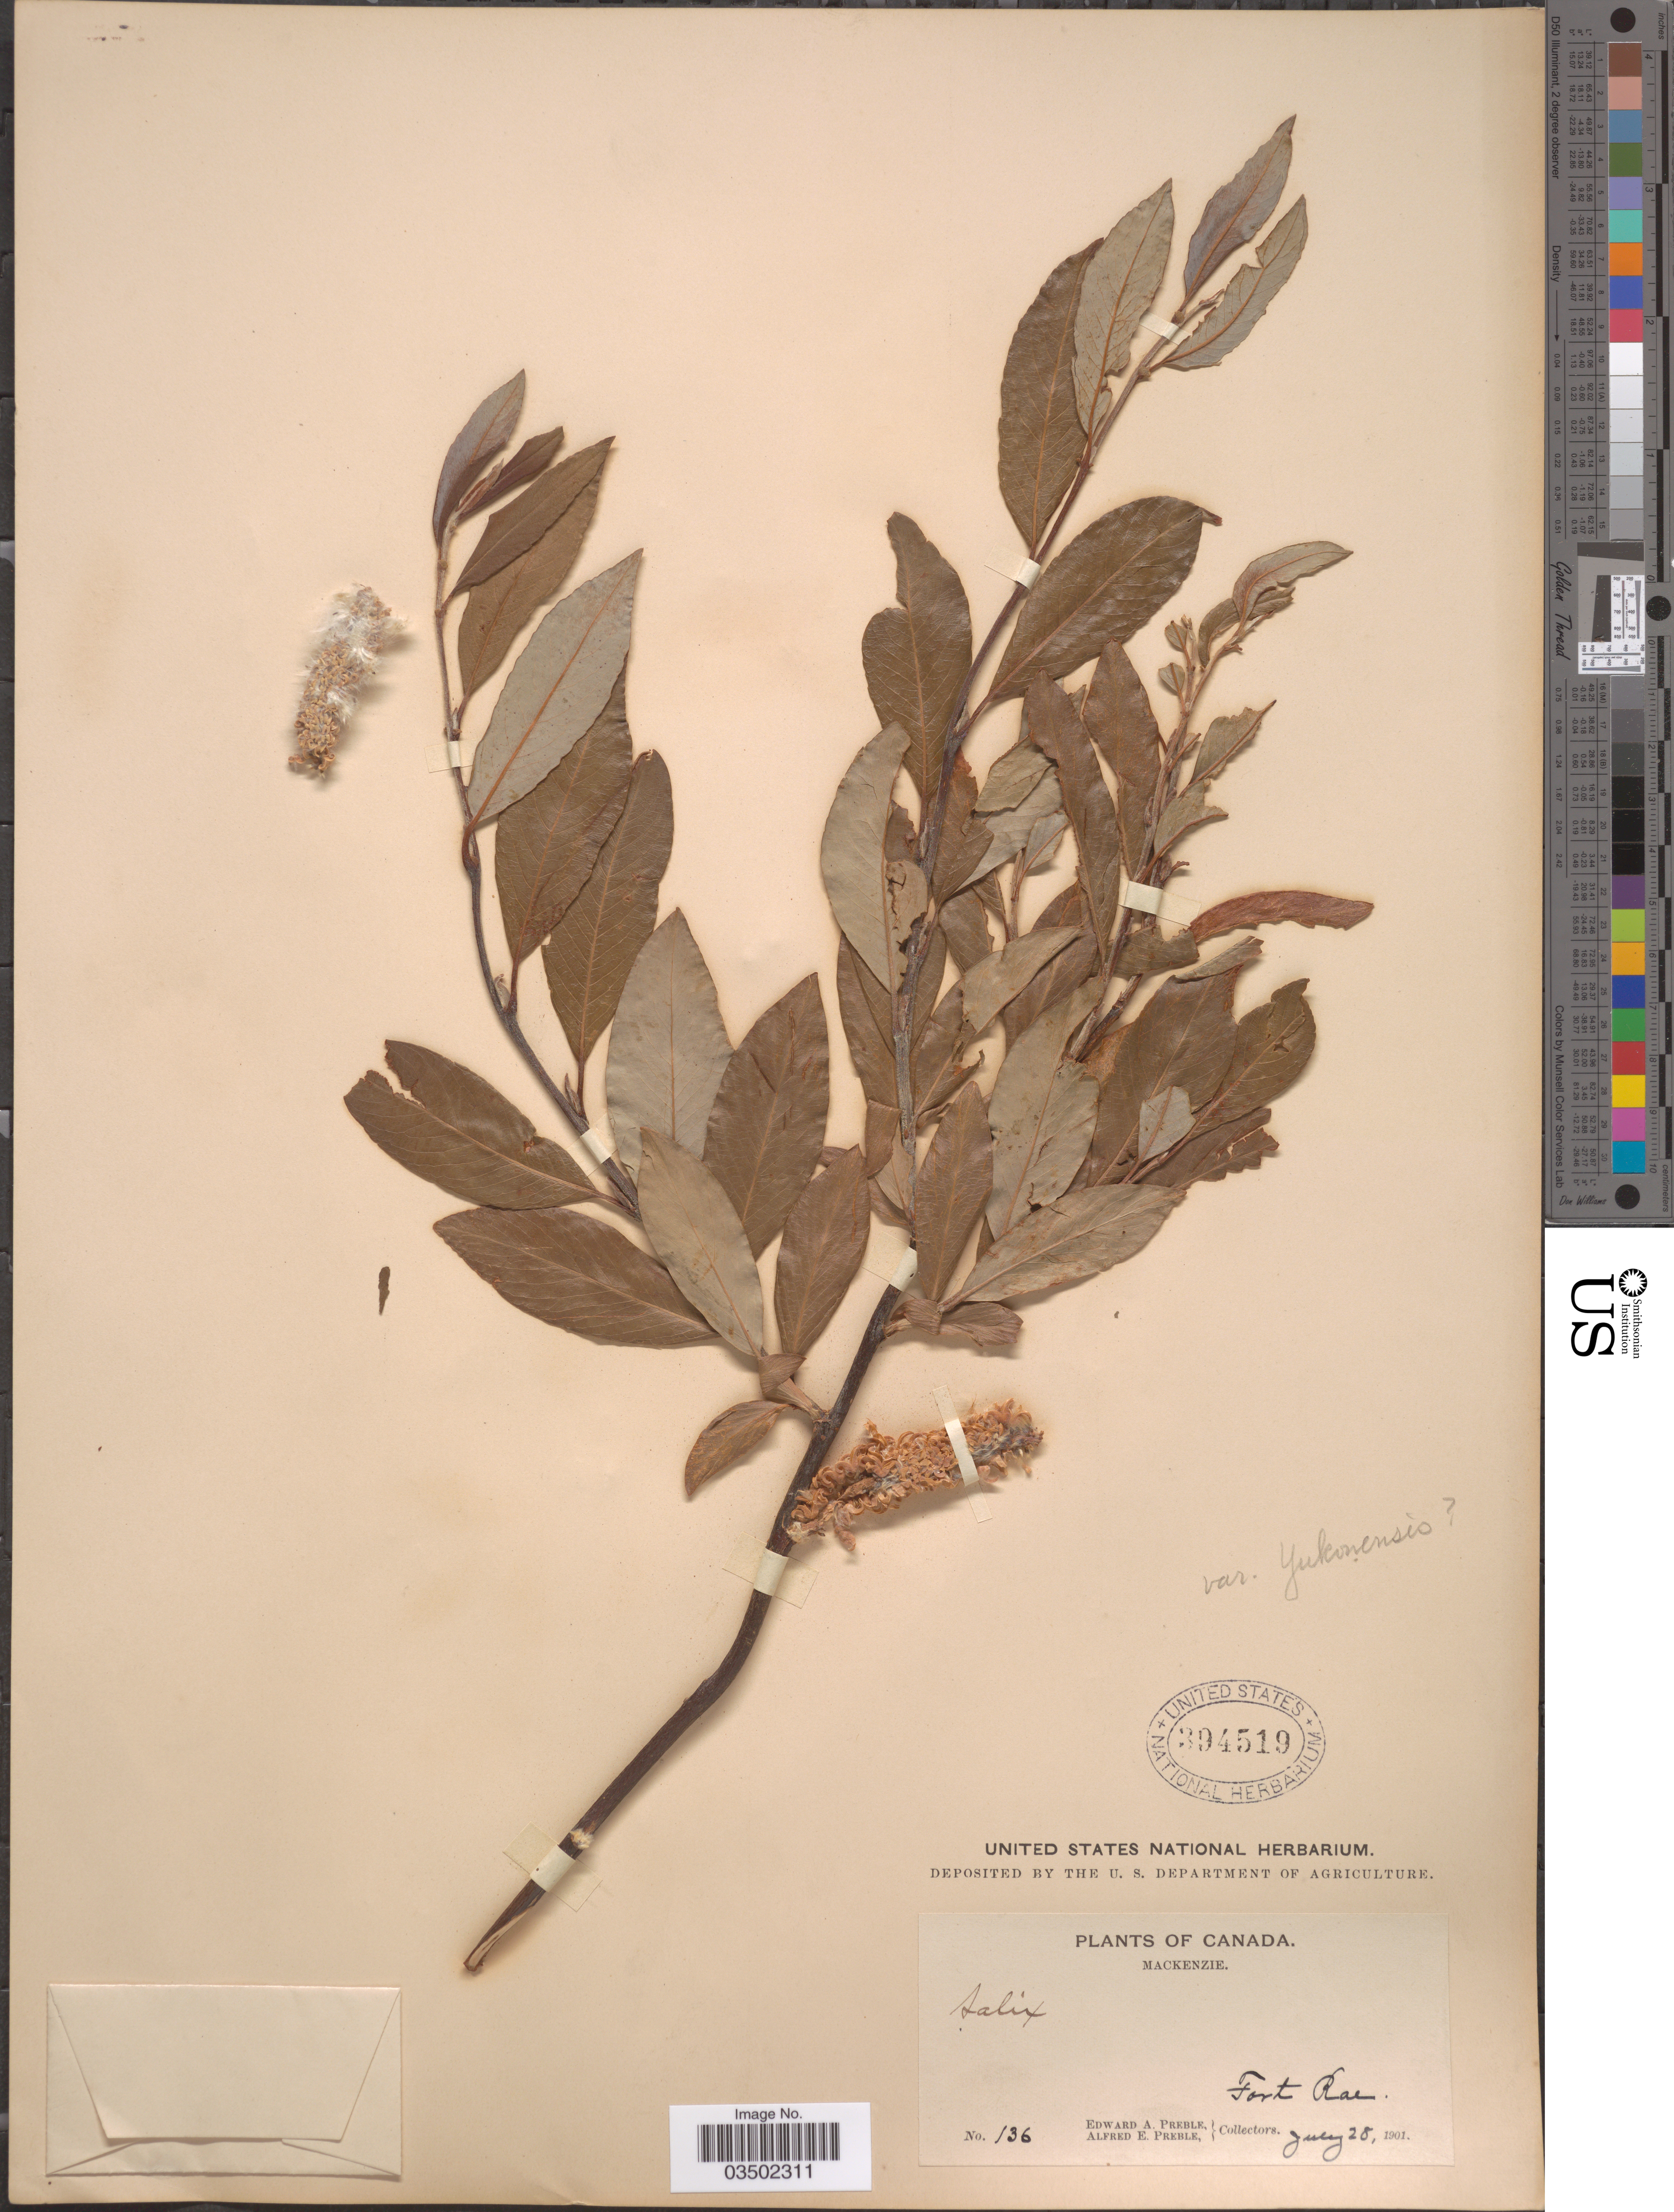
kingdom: Plantae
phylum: Tracheophyta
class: Magnoliopsida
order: Malpighiales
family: Salicaceae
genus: Salix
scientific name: Salix planifolia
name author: Pursh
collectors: E. Preble & A. Preble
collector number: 136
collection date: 1901-07-28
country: Canada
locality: Mackenzie. Fort Rae.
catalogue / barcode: US 394519